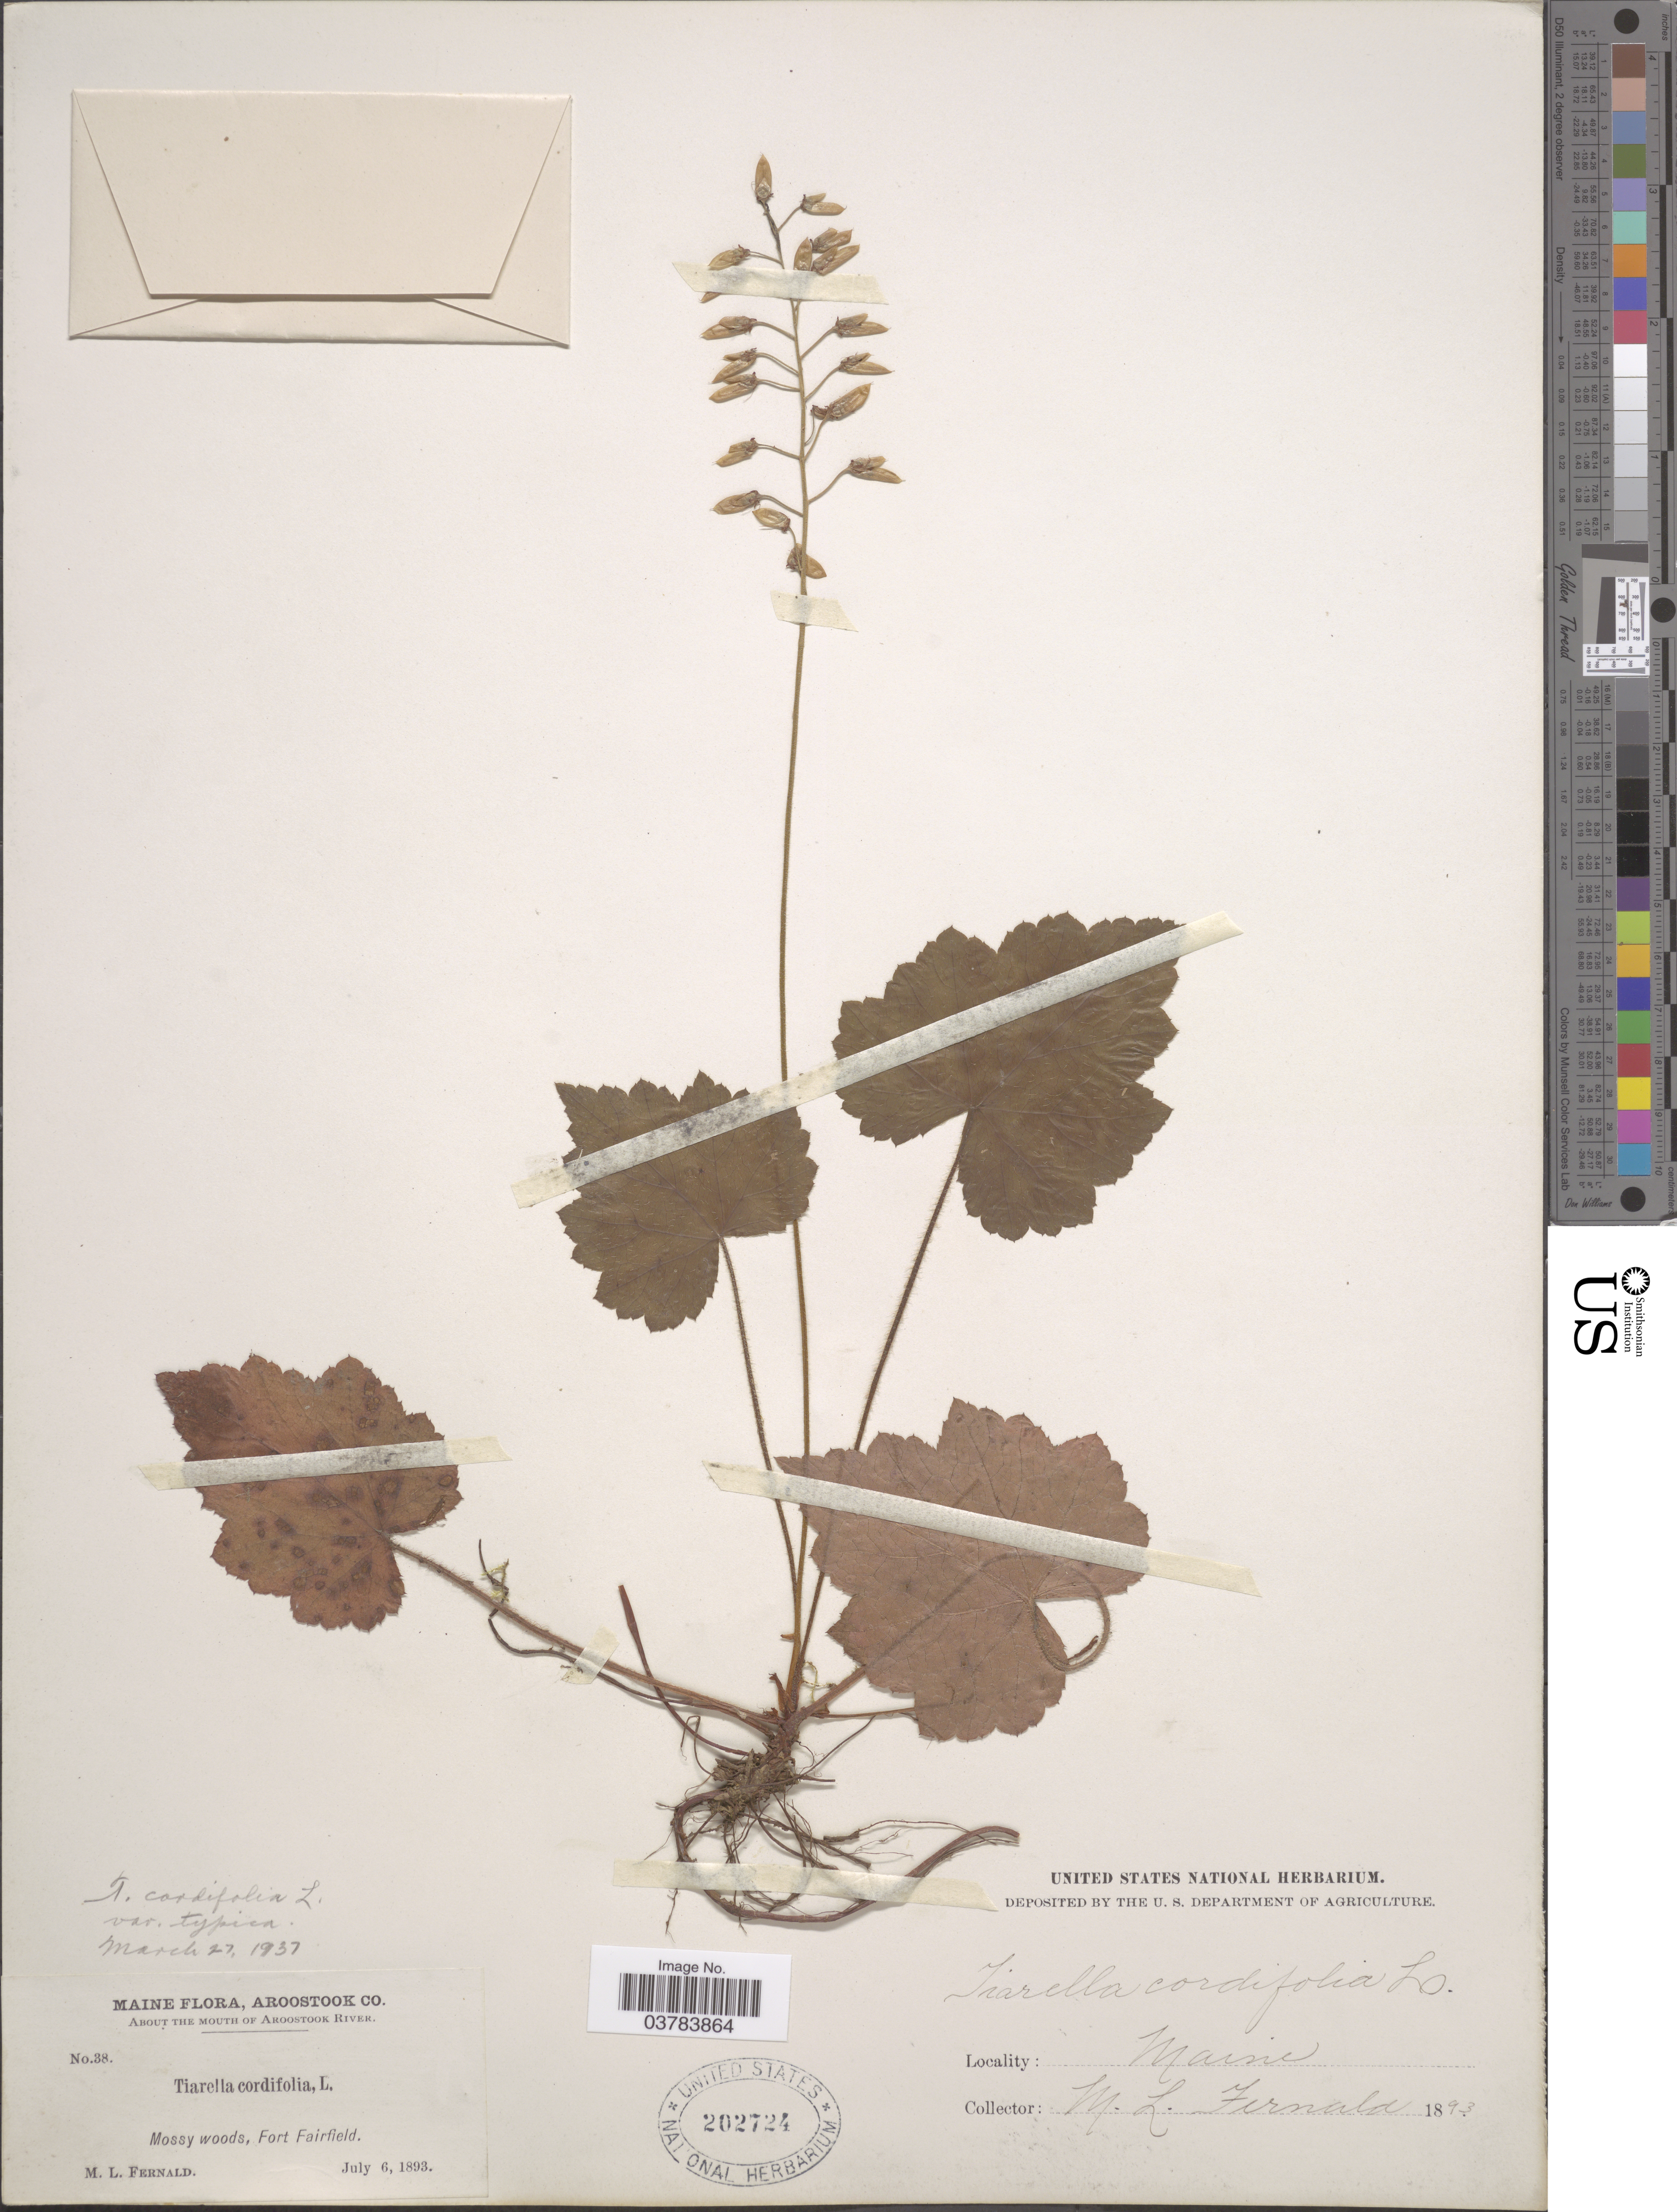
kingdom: Plantae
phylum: Tracheophyta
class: Magnoliopsida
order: Saxifragales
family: Saxifragaceae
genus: Tiarella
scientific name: Tiarella cordifolia var. typica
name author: Lakela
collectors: M. L. Fernald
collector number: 38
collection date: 1893-07-06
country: United States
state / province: Maine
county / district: Aroostook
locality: About The MOuth Of Aroostook River. Mossy woods, Fort Fairfield.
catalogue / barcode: US 202724